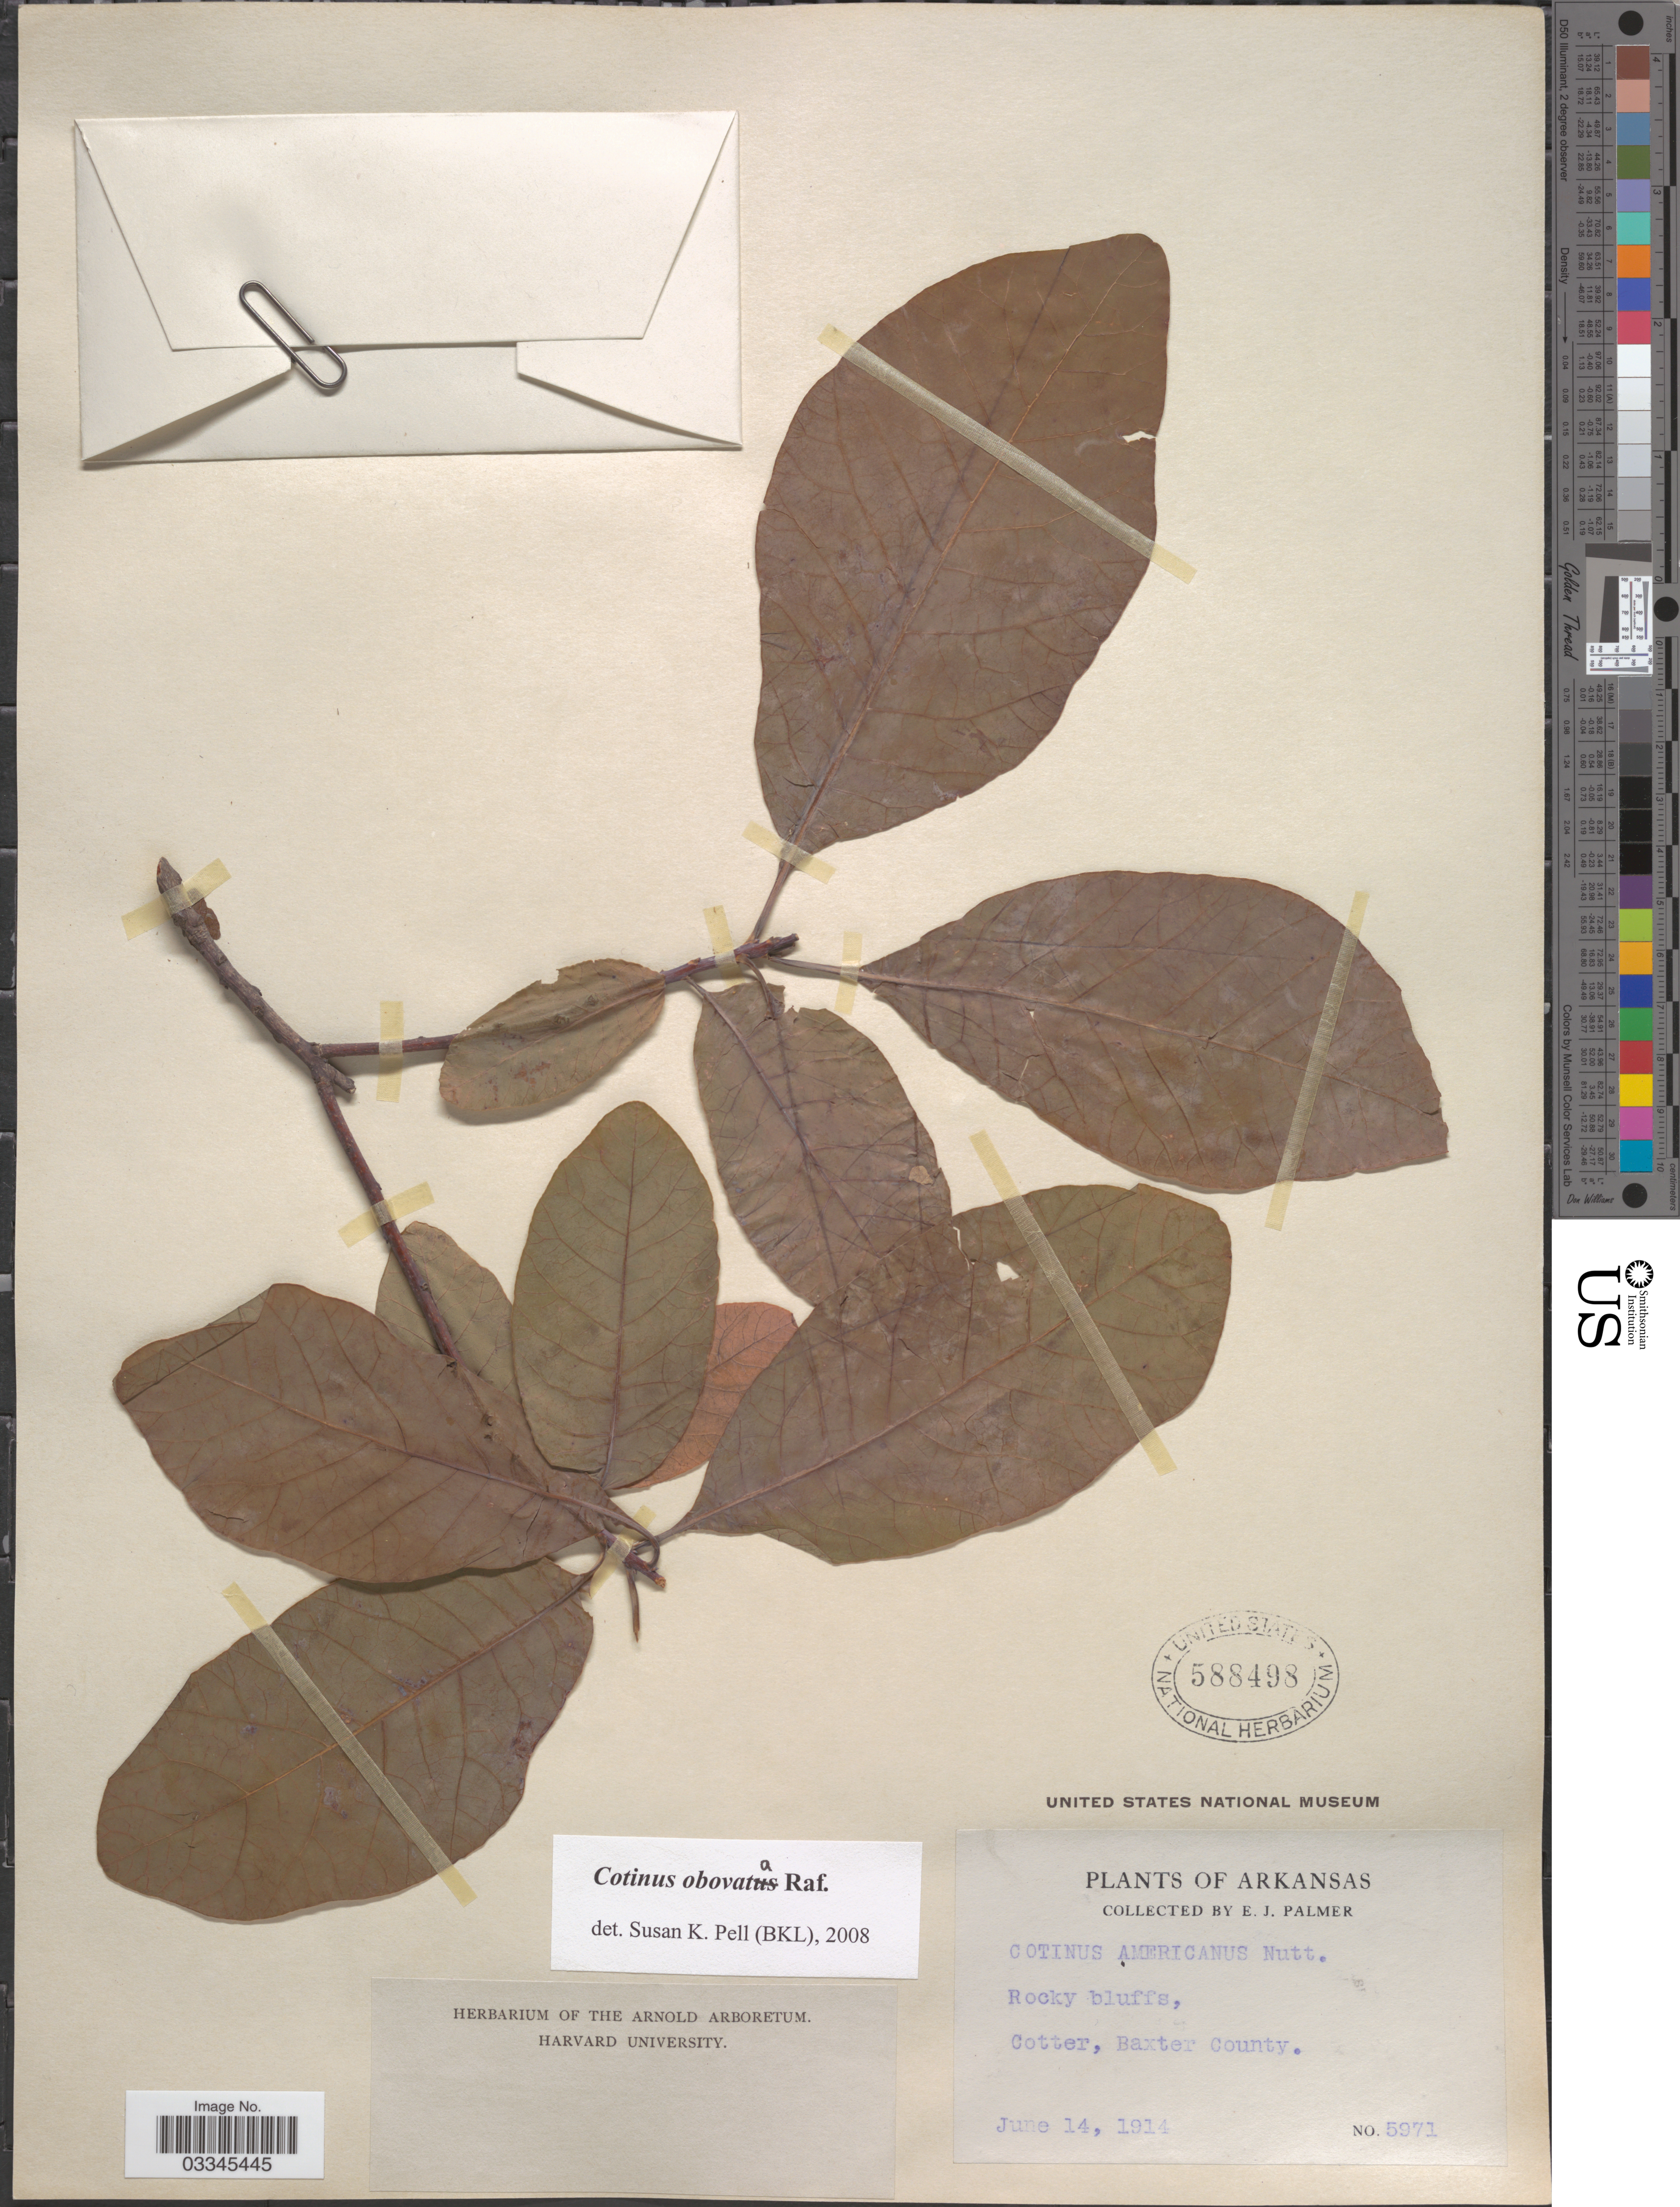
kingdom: Plantae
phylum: Tracheophyta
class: Magnoliopsida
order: Sapindales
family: Anacardiaceae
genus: Cotinus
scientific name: Cotinus obovatus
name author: Raf.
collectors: E. J. Palmer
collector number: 5971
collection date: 1914-06-14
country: United States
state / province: Arkansas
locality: Rocky bluffs, Cotter, Baxter County.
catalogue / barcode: US 588498